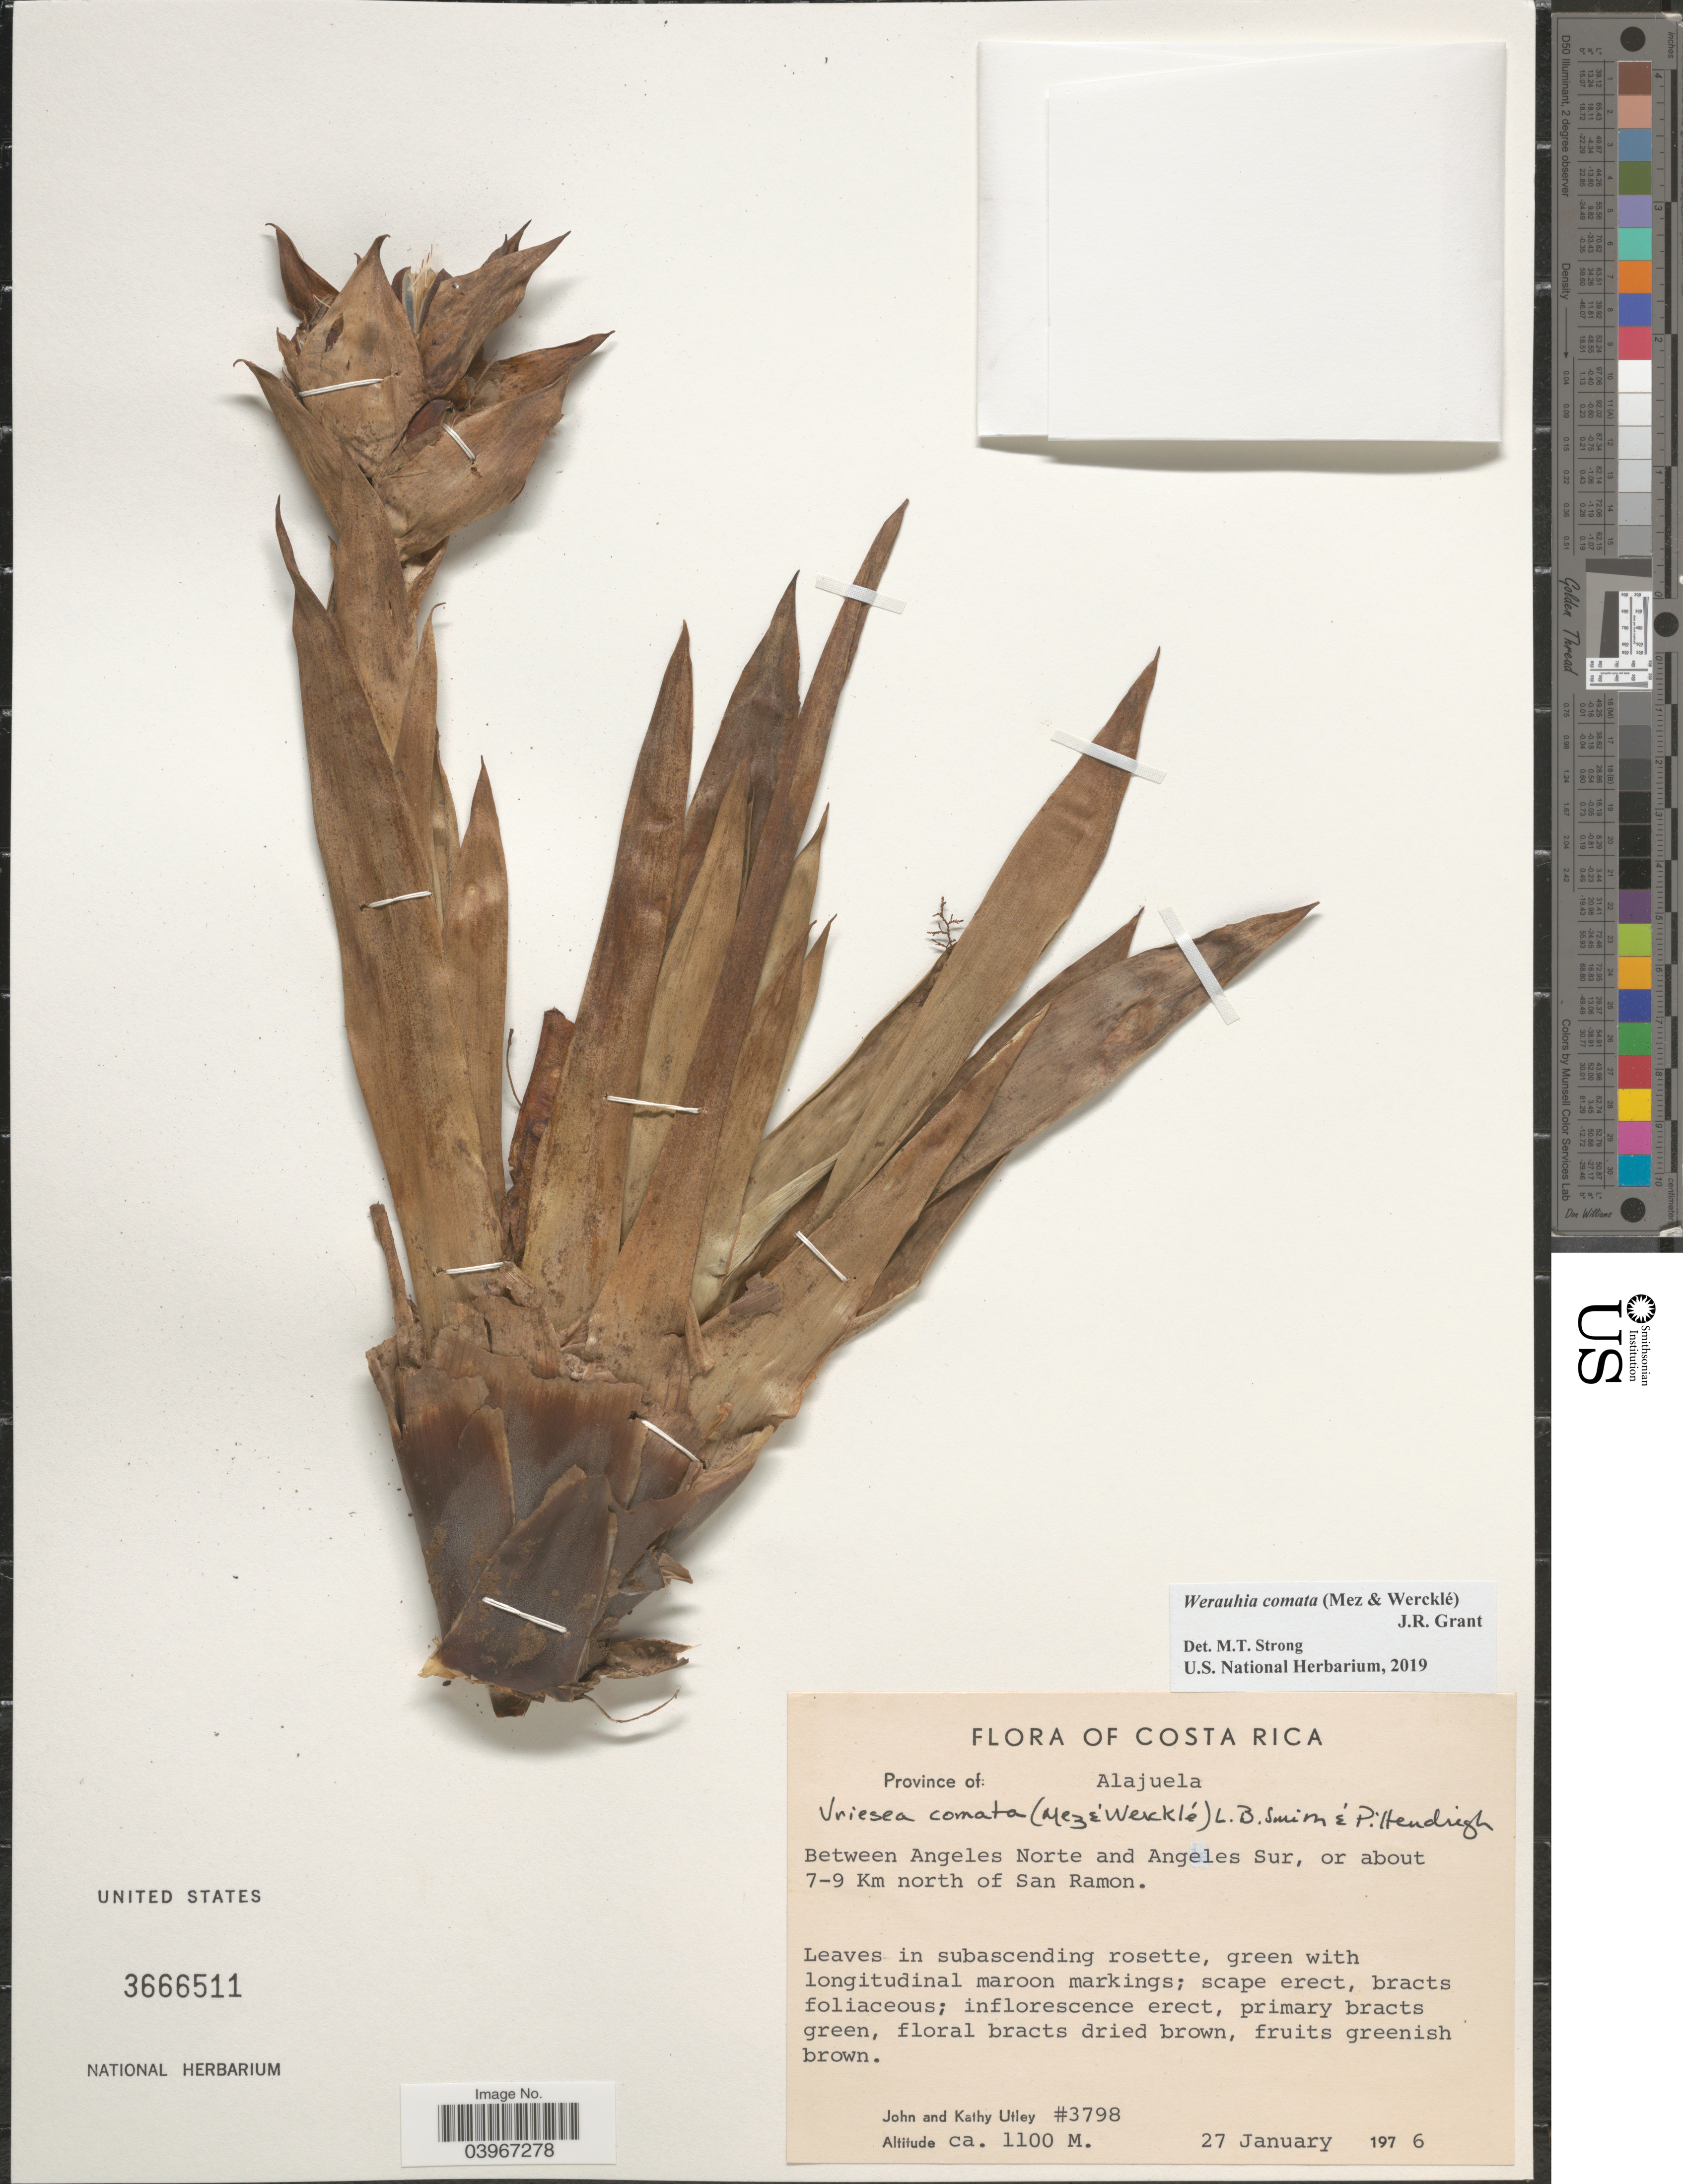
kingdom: Plantae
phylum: Tracheophyta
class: Liliopsida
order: Poales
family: Bromeliaceae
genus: Werauhia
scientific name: Werauhia comata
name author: (Mez & Wercklé) J.R. Grant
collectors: J. F. Utley & K. Burt-Utley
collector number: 3798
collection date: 1976-01-27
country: Costa Rica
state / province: Alajuela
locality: Between Angeles Norte and Angeles Sur, or about 7-9 Km north of San Ramon.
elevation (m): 1100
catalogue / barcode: US 3666511